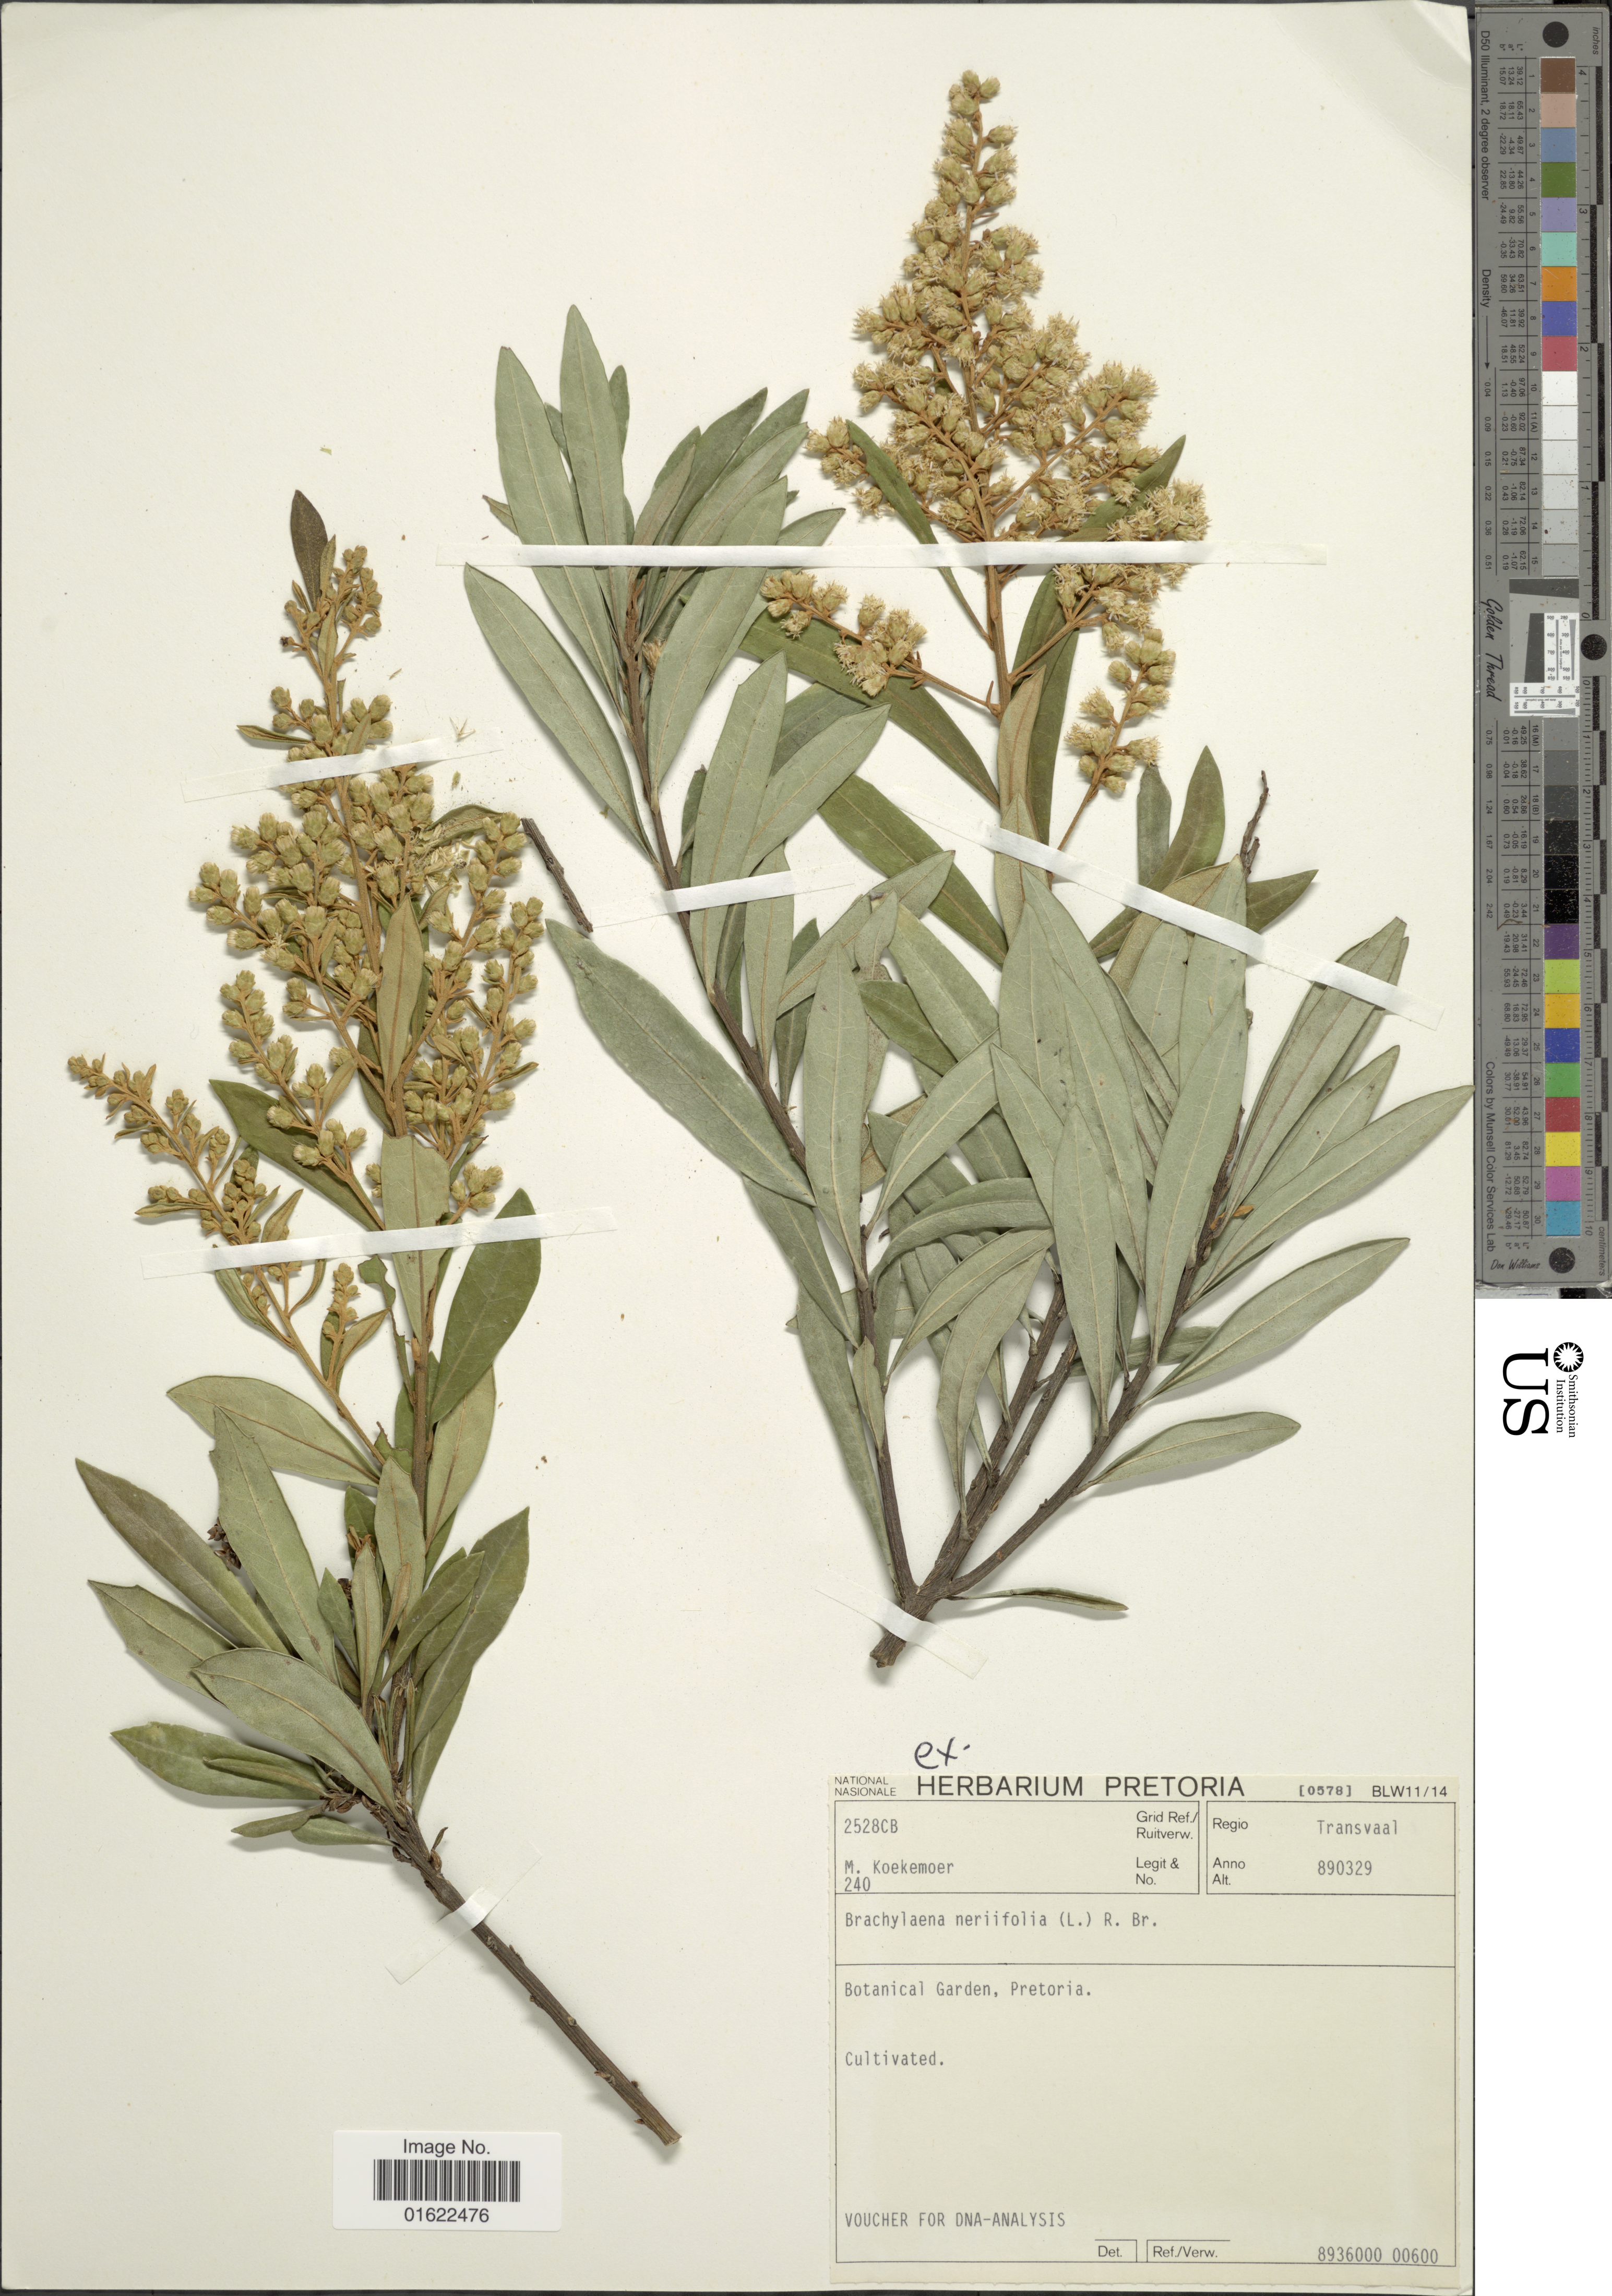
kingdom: Plantae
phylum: Tracheophyta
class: Magnoliopsida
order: Asterales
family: Asteraceae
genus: Brachylaena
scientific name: Brachylaena neriifolia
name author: (L.) R. Br.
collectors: M. Koekemoer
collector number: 240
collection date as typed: Transcribed d/m/y: 29/3/89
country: South Africa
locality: Regio Transvaal, Botanical Garden, Pretoria